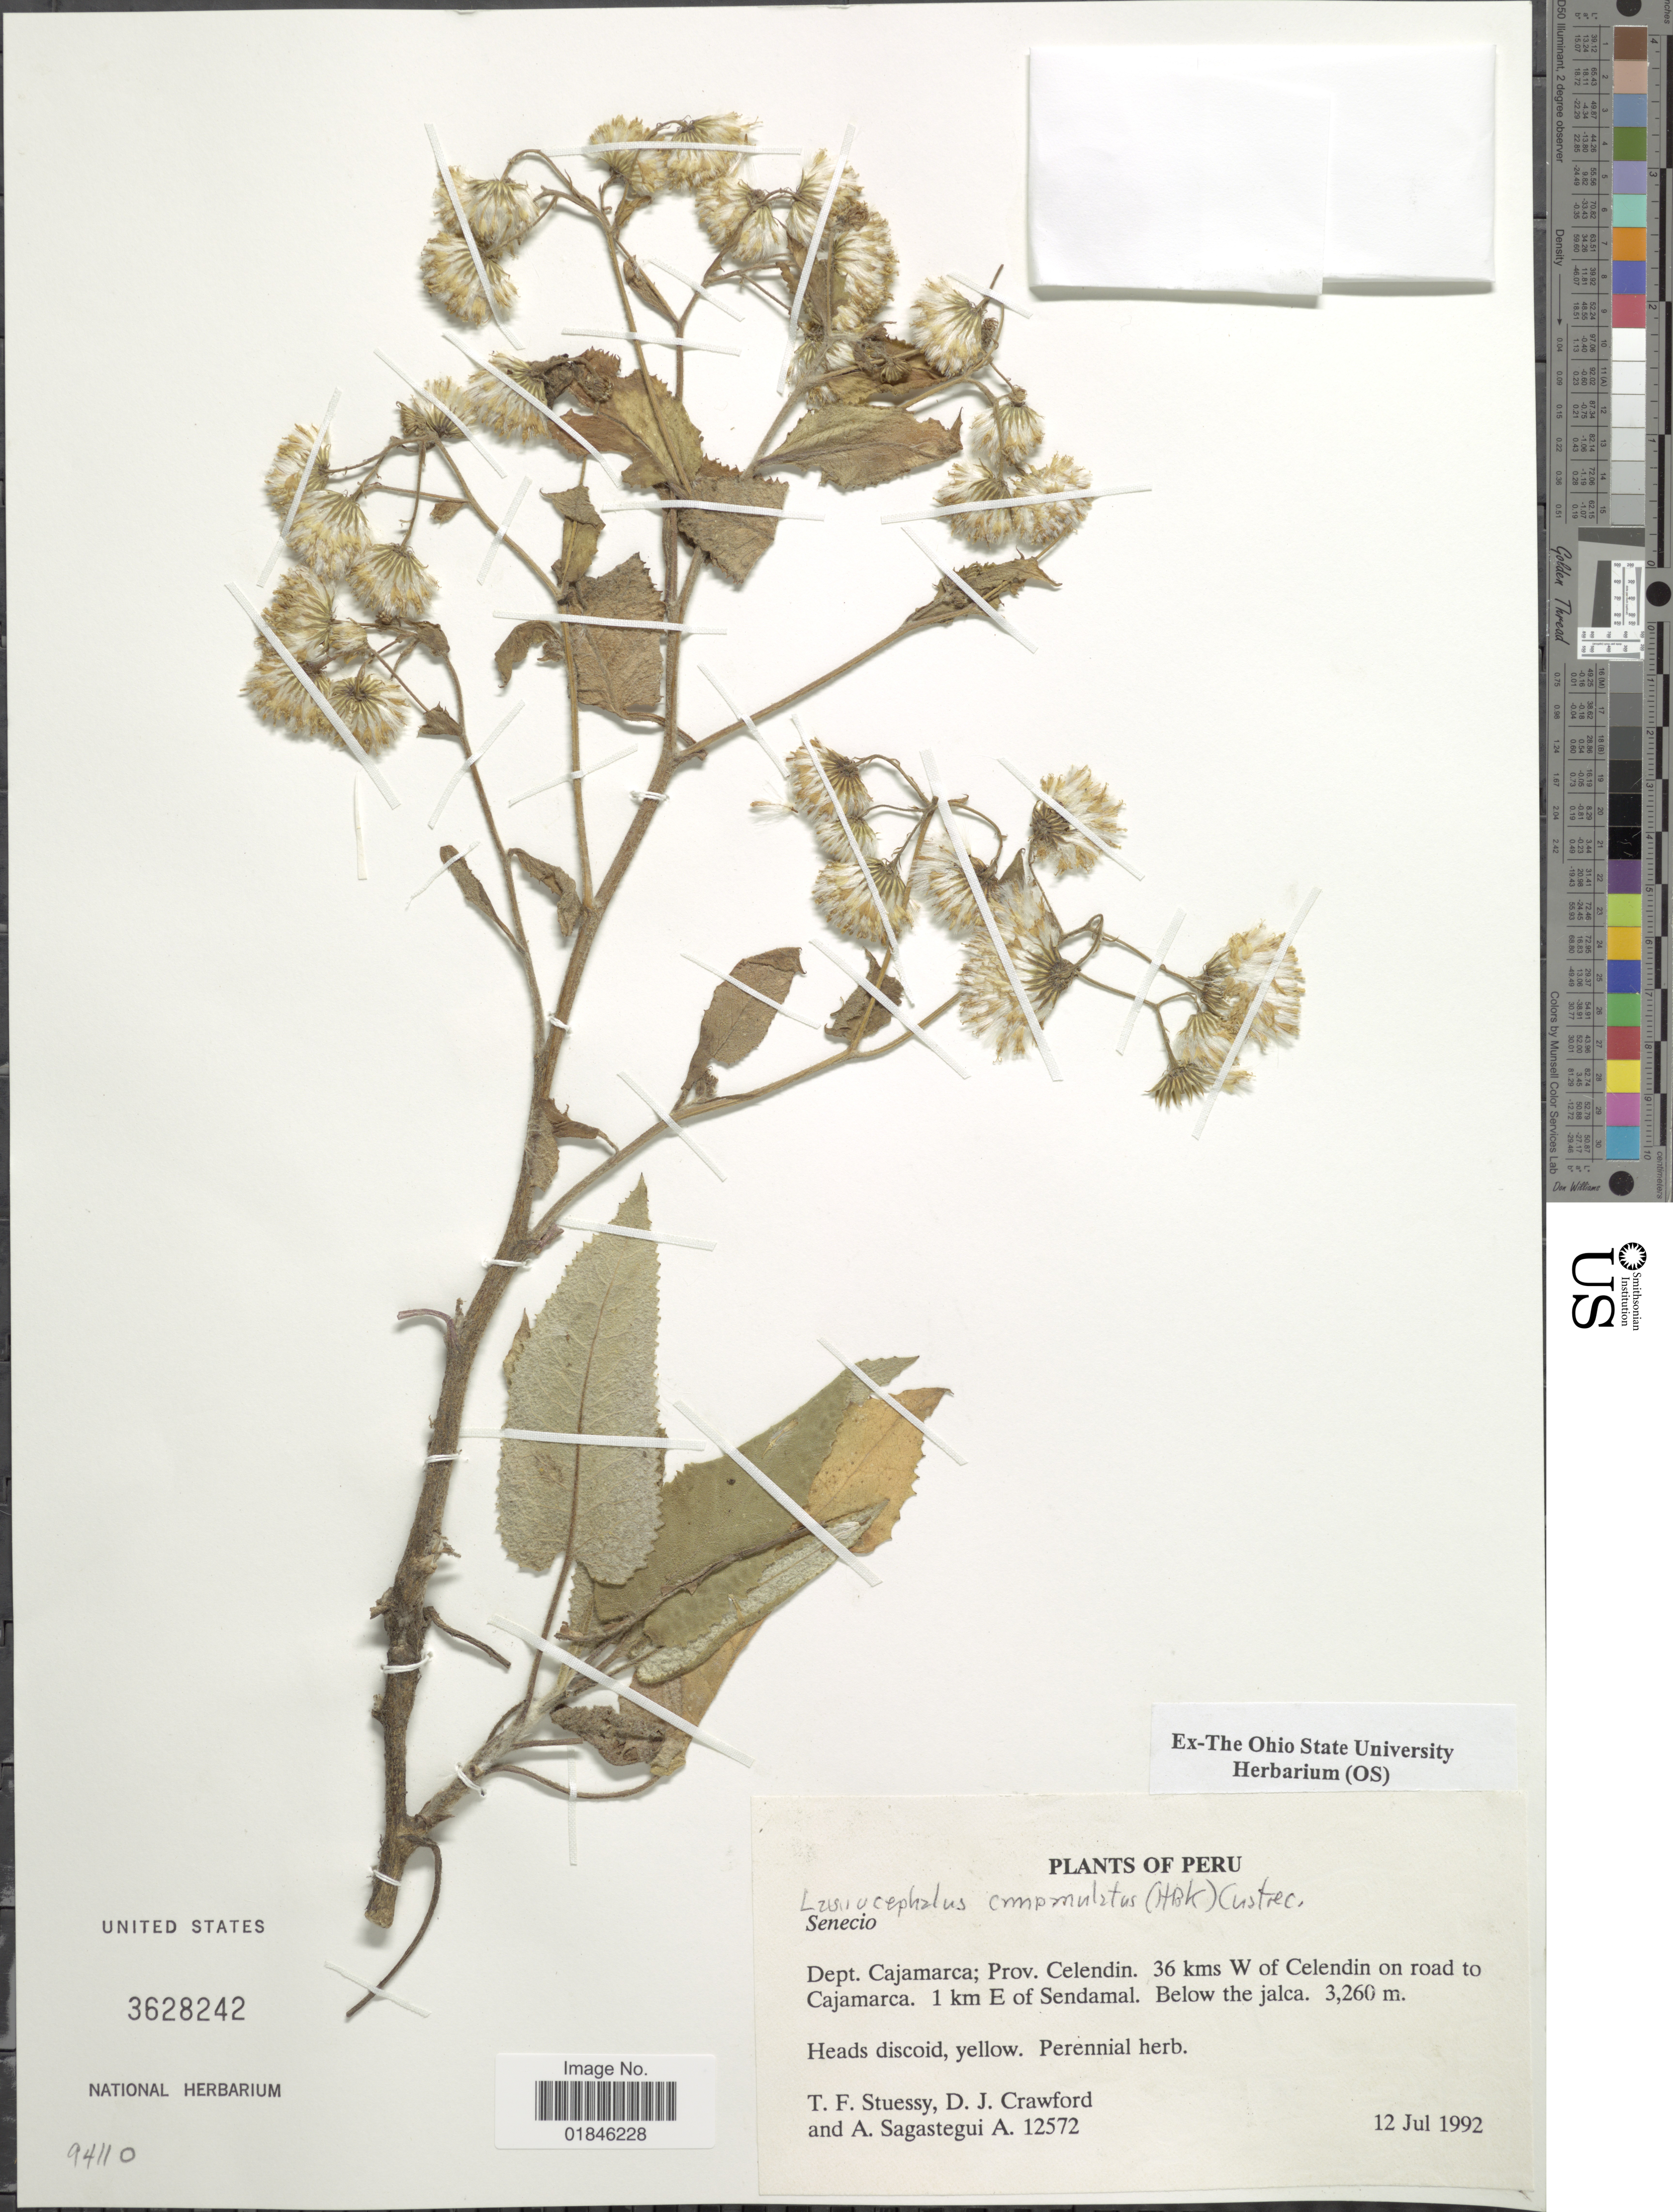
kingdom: Plantae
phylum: Tracheophyta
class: Magnoliopsida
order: Asterales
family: Asteraceae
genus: Senecio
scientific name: Senecio betonicifolius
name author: DC.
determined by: Salomon, Luciana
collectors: T. Stuessy, D. Crawford & A. Sagástegui A.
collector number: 12572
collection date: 1992-07-12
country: Peru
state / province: Cajamarca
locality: Dept. Cajamarca; Prov. Celendin. 36 kms W of Celendin on road to Cajamarca. 1 km E of Sendamal. Below the jalca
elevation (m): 3260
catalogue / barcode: US 3628242